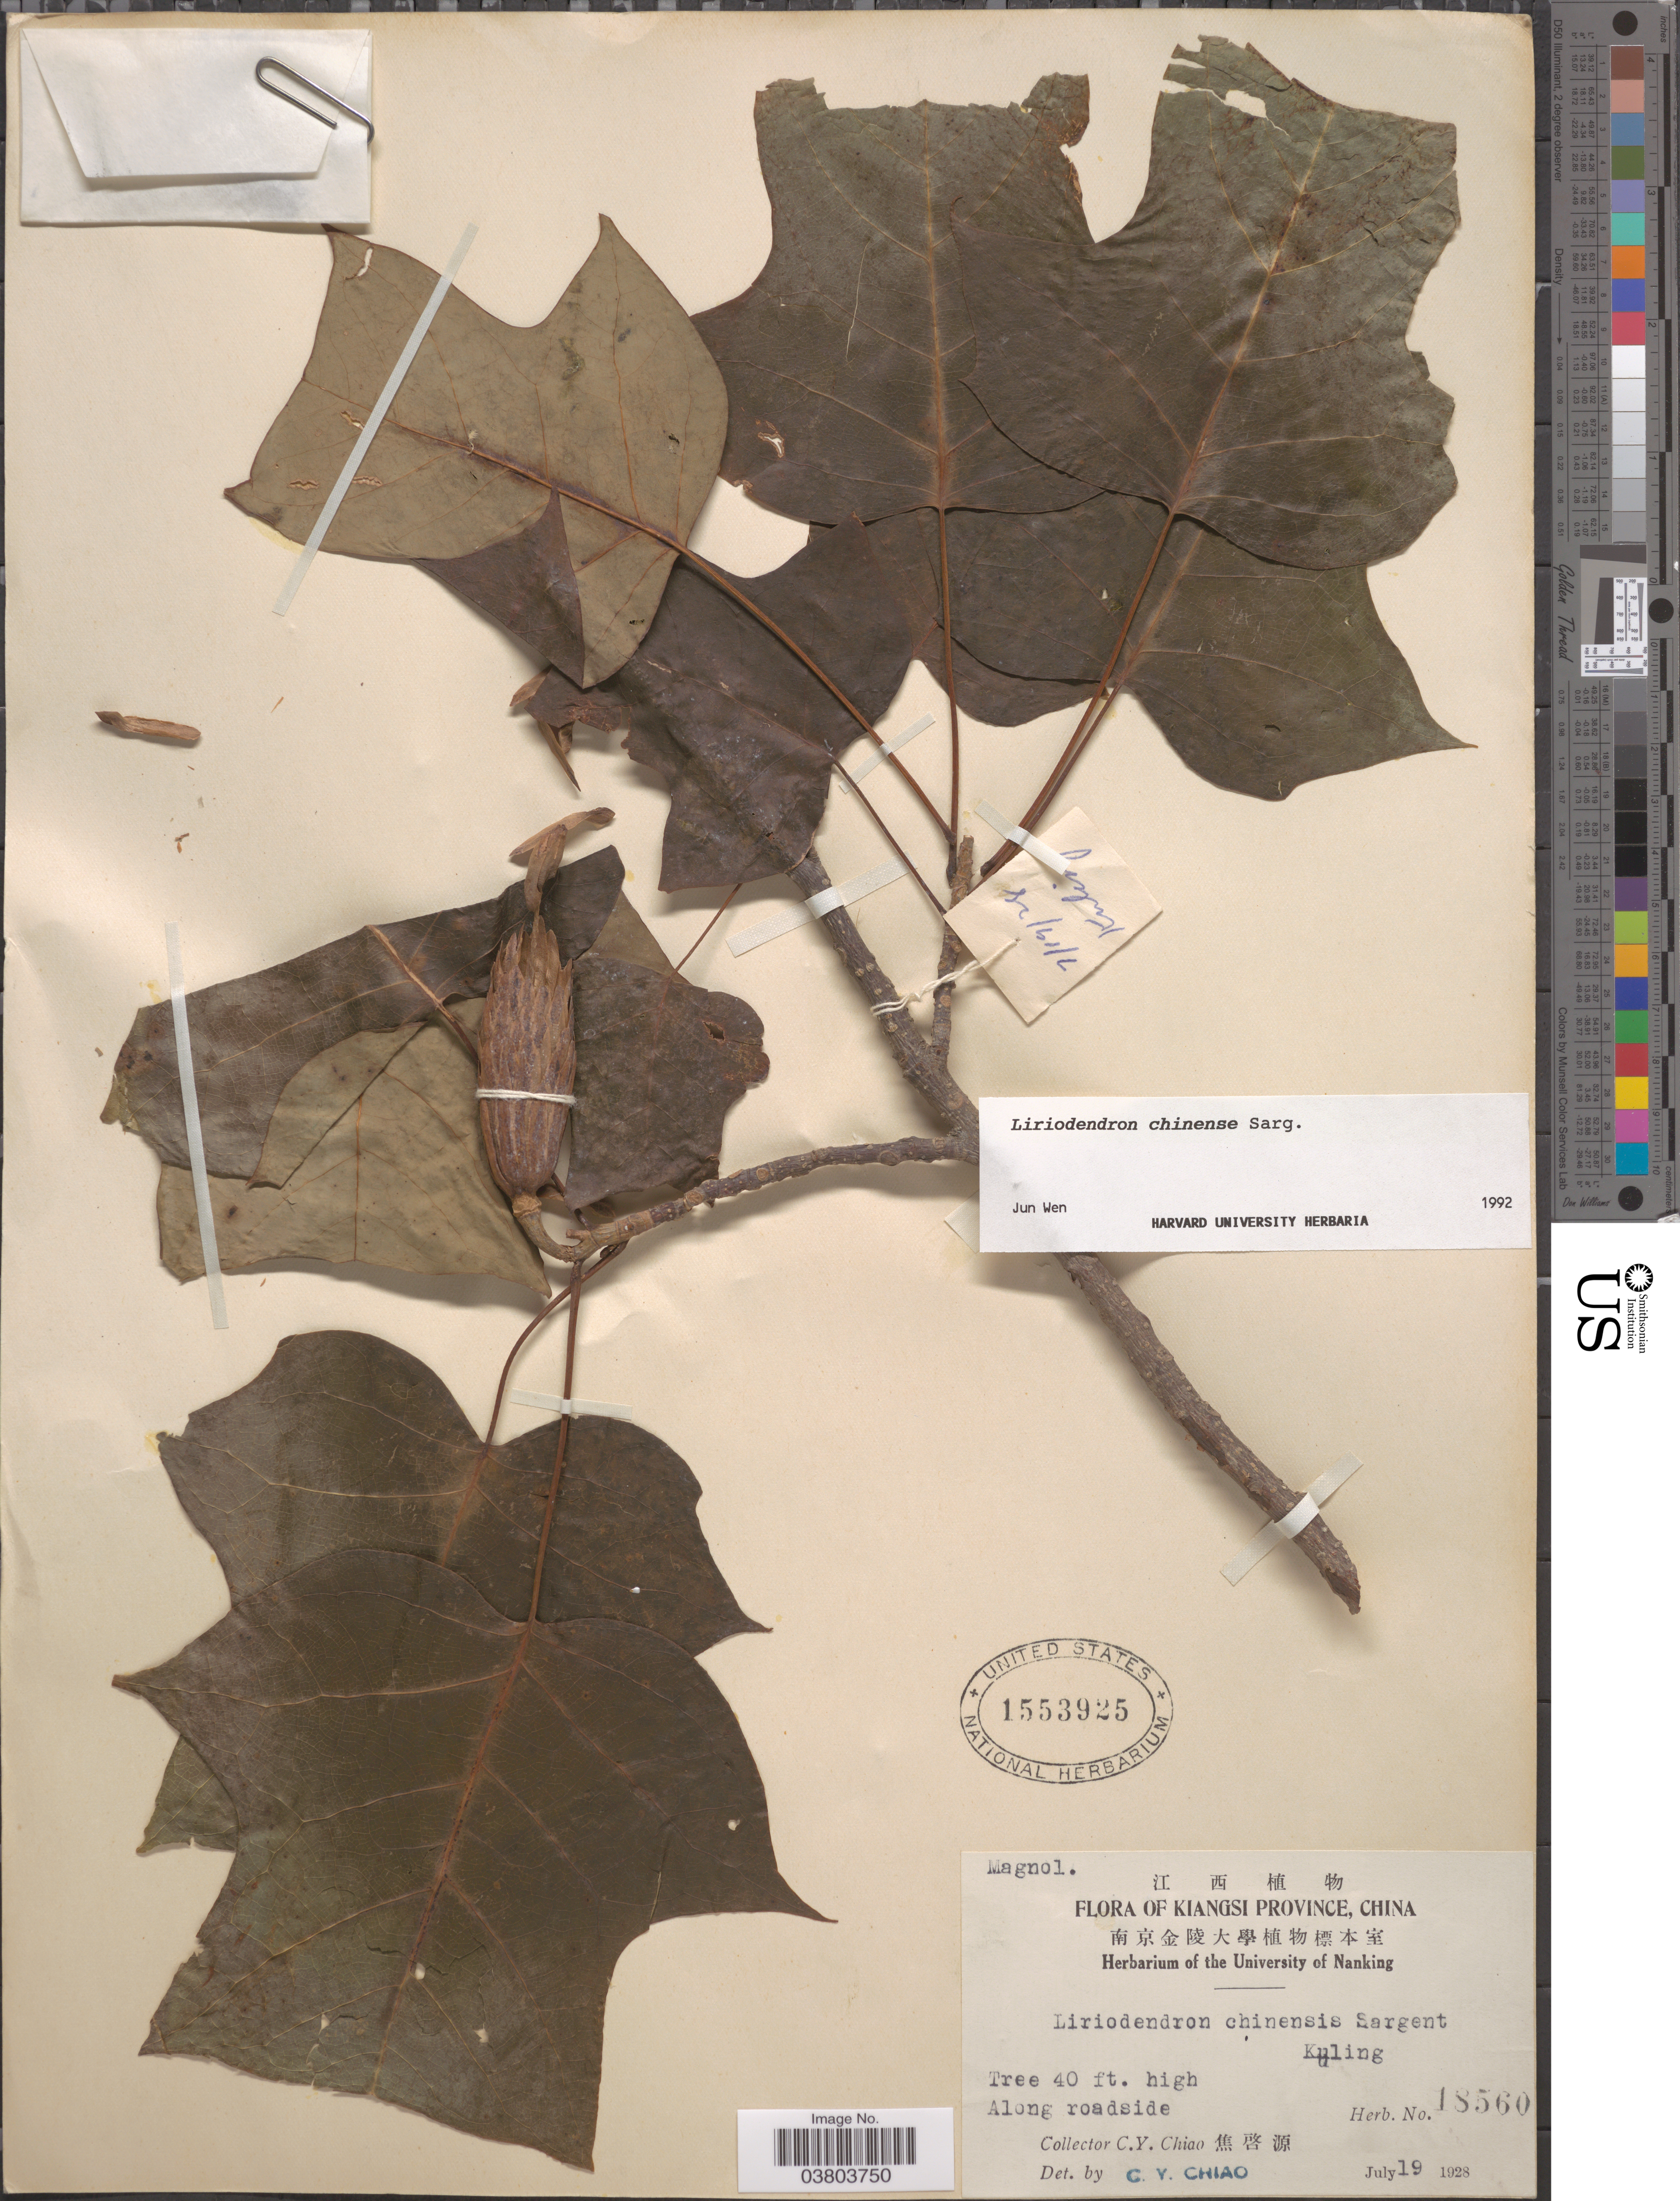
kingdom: Plantae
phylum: Tracheophyta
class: Magnoliopsida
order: Magnoliales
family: Magnoliaceae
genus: Liriodendron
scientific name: Liriodendron chinense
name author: (Hemsl.) Sarg.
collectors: C. Y. Chiao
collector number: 18560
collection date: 1928-07-19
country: China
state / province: Jiangxi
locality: Kiangsi Province. Kuling. Along roadside.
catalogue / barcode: US 1553925